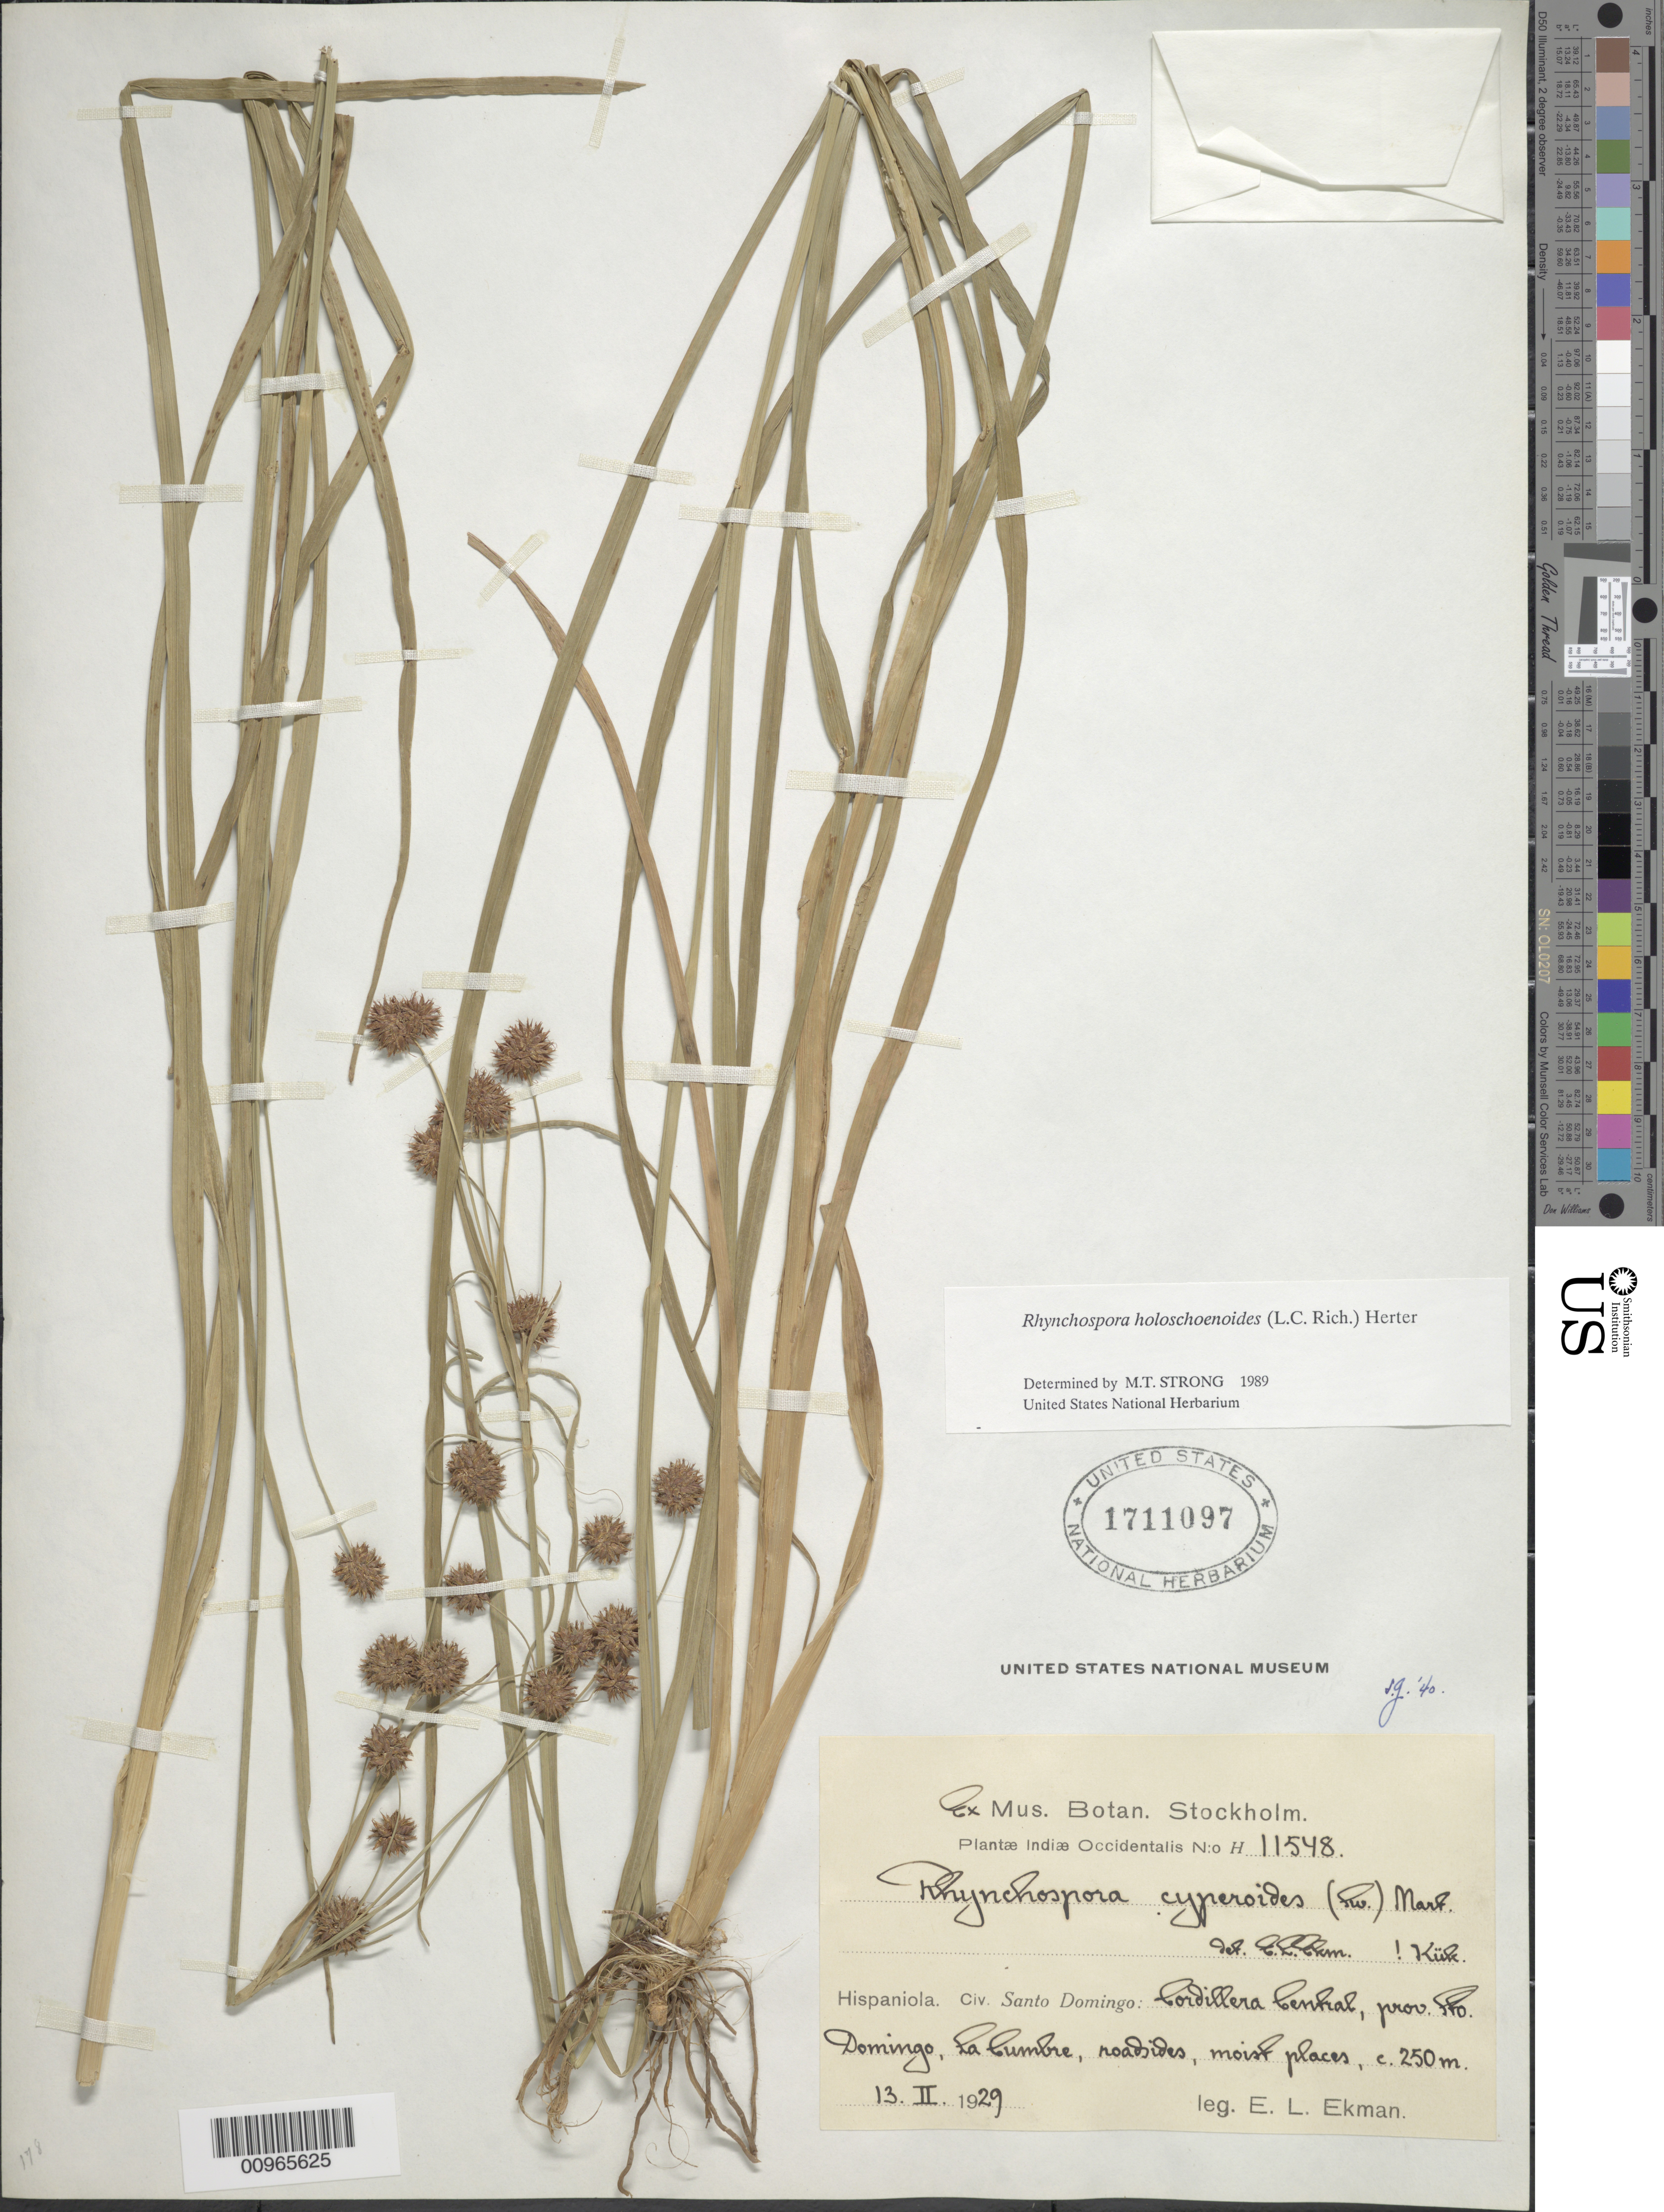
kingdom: Plantae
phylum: Tracheophyta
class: Liliopsida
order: Poales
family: Cyperaceae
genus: Rhynchospora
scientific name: Rhynchospora holoschoenoides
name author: (Rich.) Herter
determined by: Strong, M. T., (US), Smithsonian Institution - National Museum of Natural History (UNITED STATES)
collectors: E. L. Ekman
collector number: H 11548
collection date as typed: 13 Feb 1929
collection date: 1929-02-13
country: Dominican Republic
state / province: Santo Domingo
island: Hispaniola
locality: Cordillera Central, La Cumbre, roadsides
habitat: Roadsides, moist places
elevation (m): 250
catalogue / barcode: US 1711097